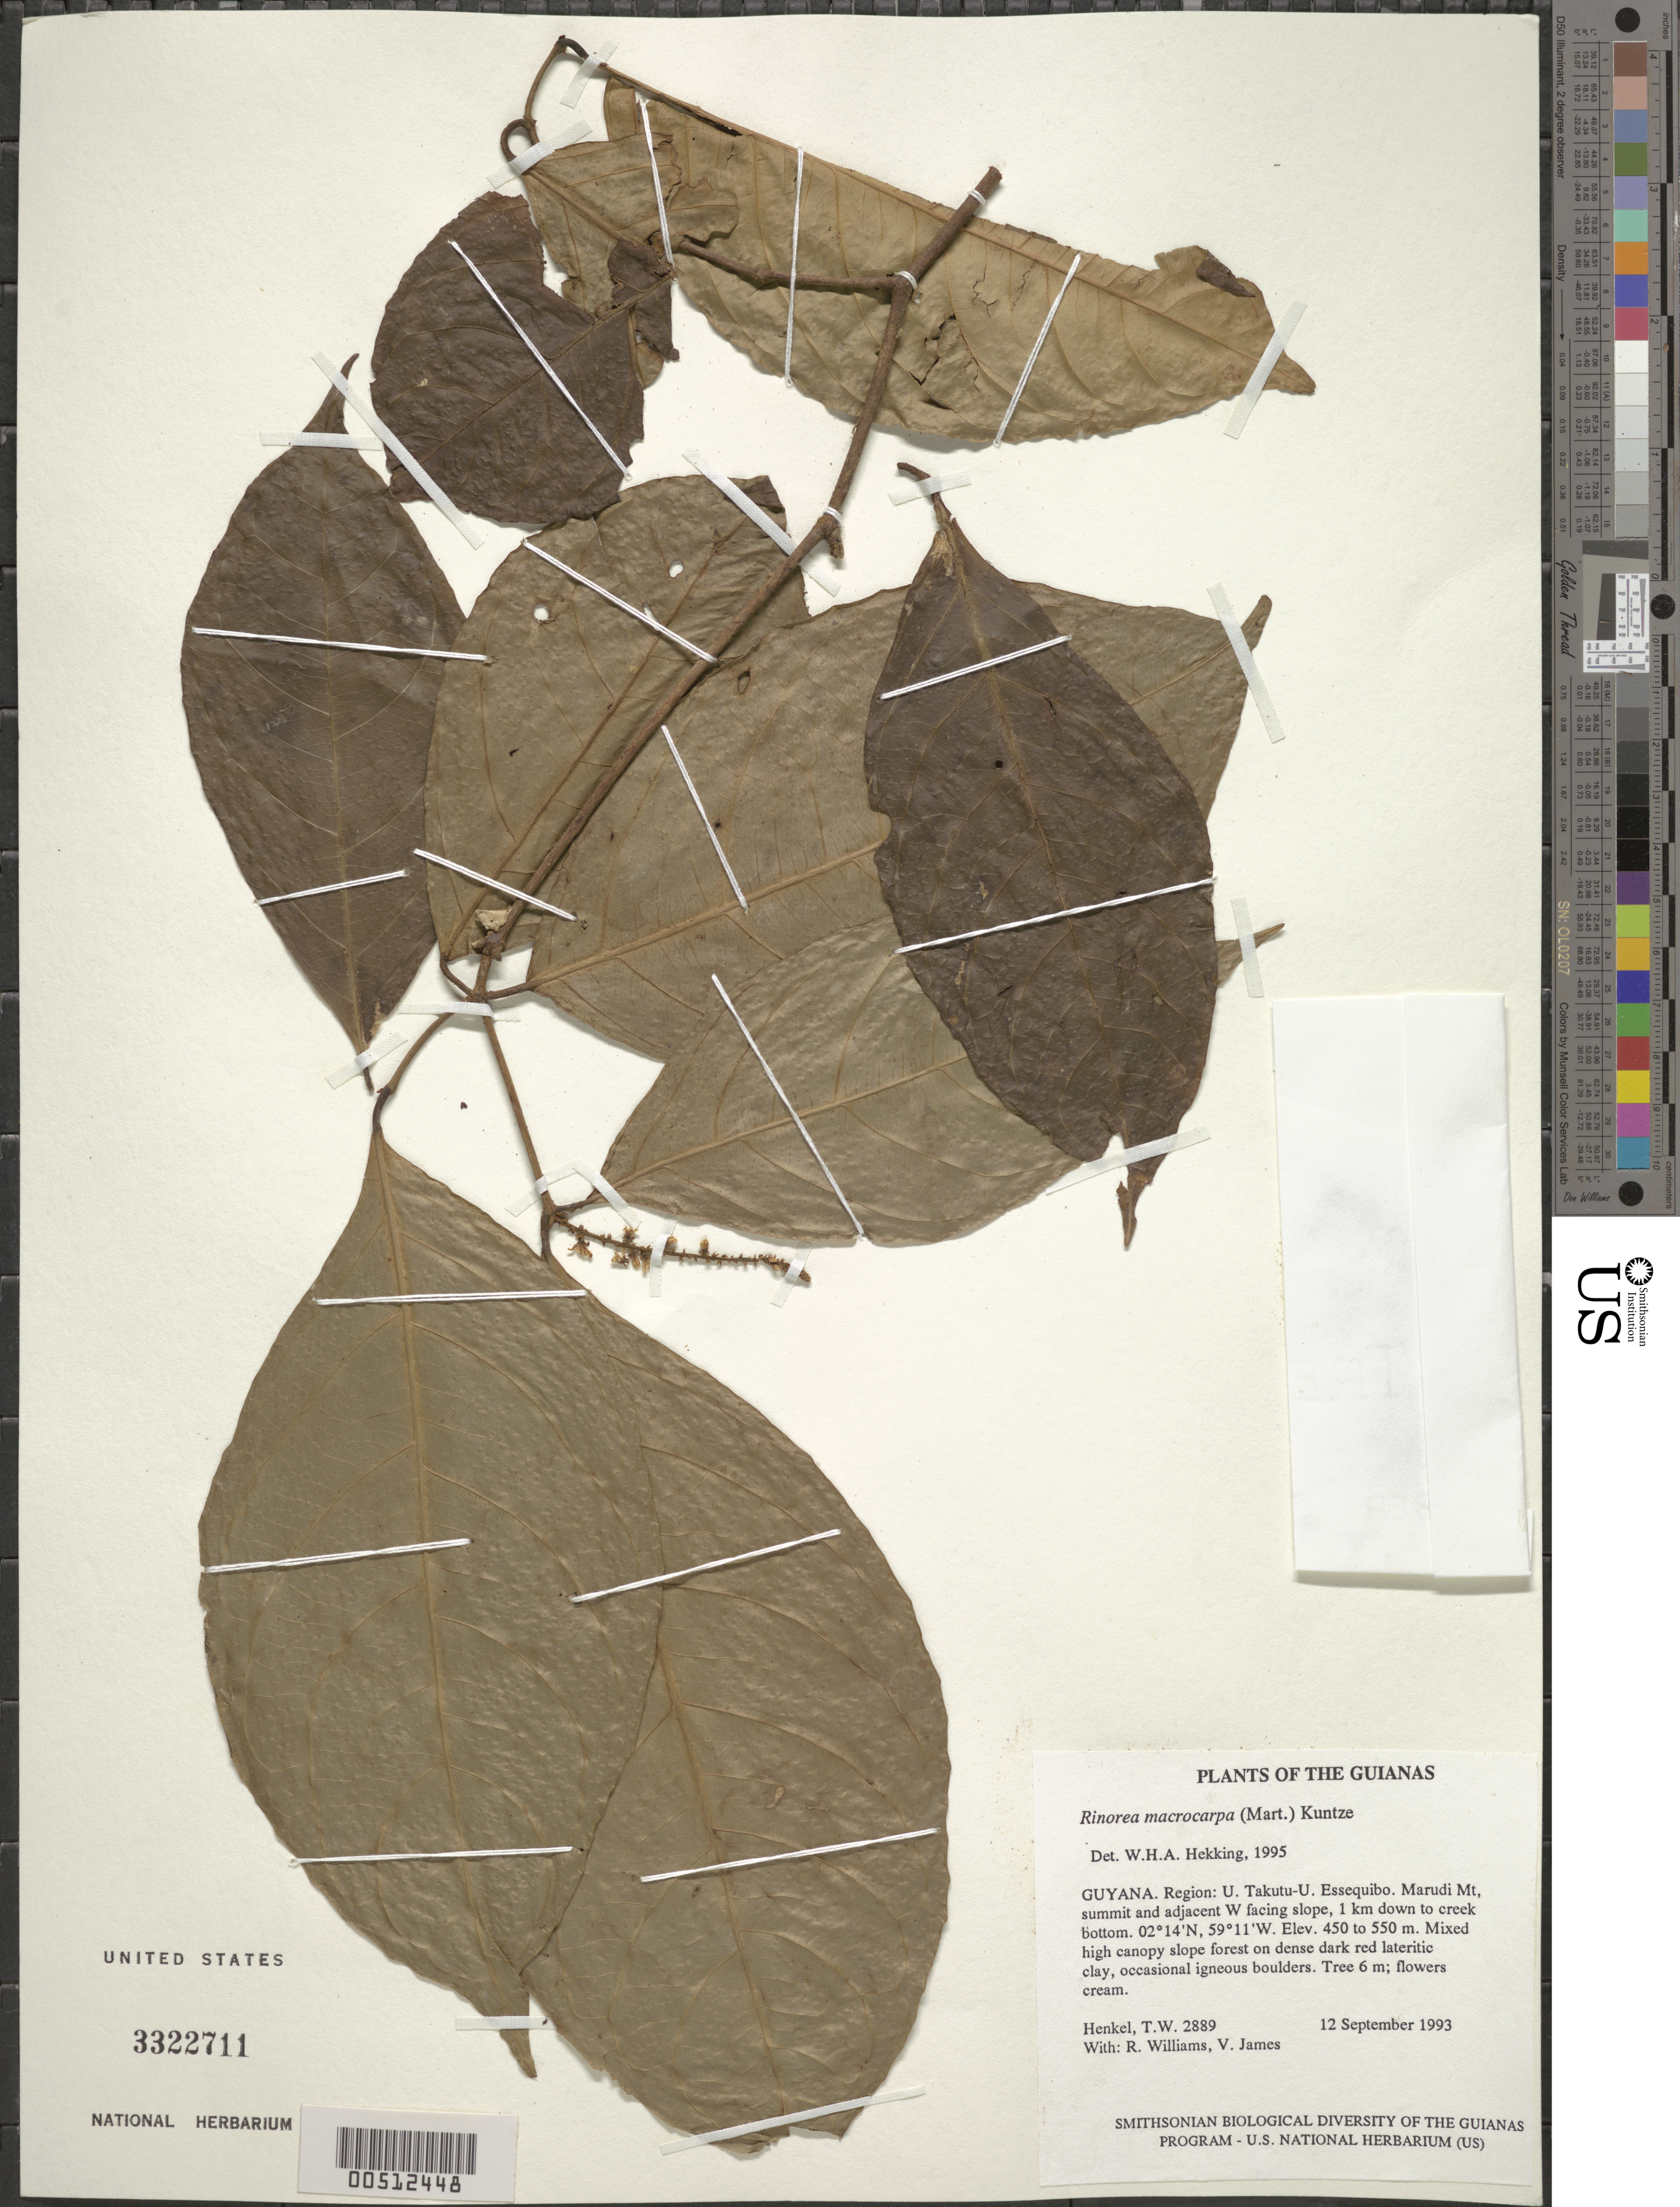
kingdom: Plantae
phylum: Tracheophyta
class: Magnoliopsida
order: Malpighiales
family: Violaceae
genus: Rinorea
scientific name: Rinorea macrocarpa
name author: (Mart. ex Eichler) Kuntze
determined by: Hekking, W. H. A.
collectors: T. Henkel, R. Williams & V. James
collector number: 2889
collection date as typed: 12 September 1993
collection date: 1993-09-12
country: Guyana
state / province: U. Takutu-U. Essequibo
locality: Marudi Mt, summit and adjacent W facing slope, 1 km down to creek bottom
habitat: Mixed high canopy slope forest on dense dark red lateritic clay, occasional igneous boulders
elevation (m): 450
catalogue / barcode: US 3322711